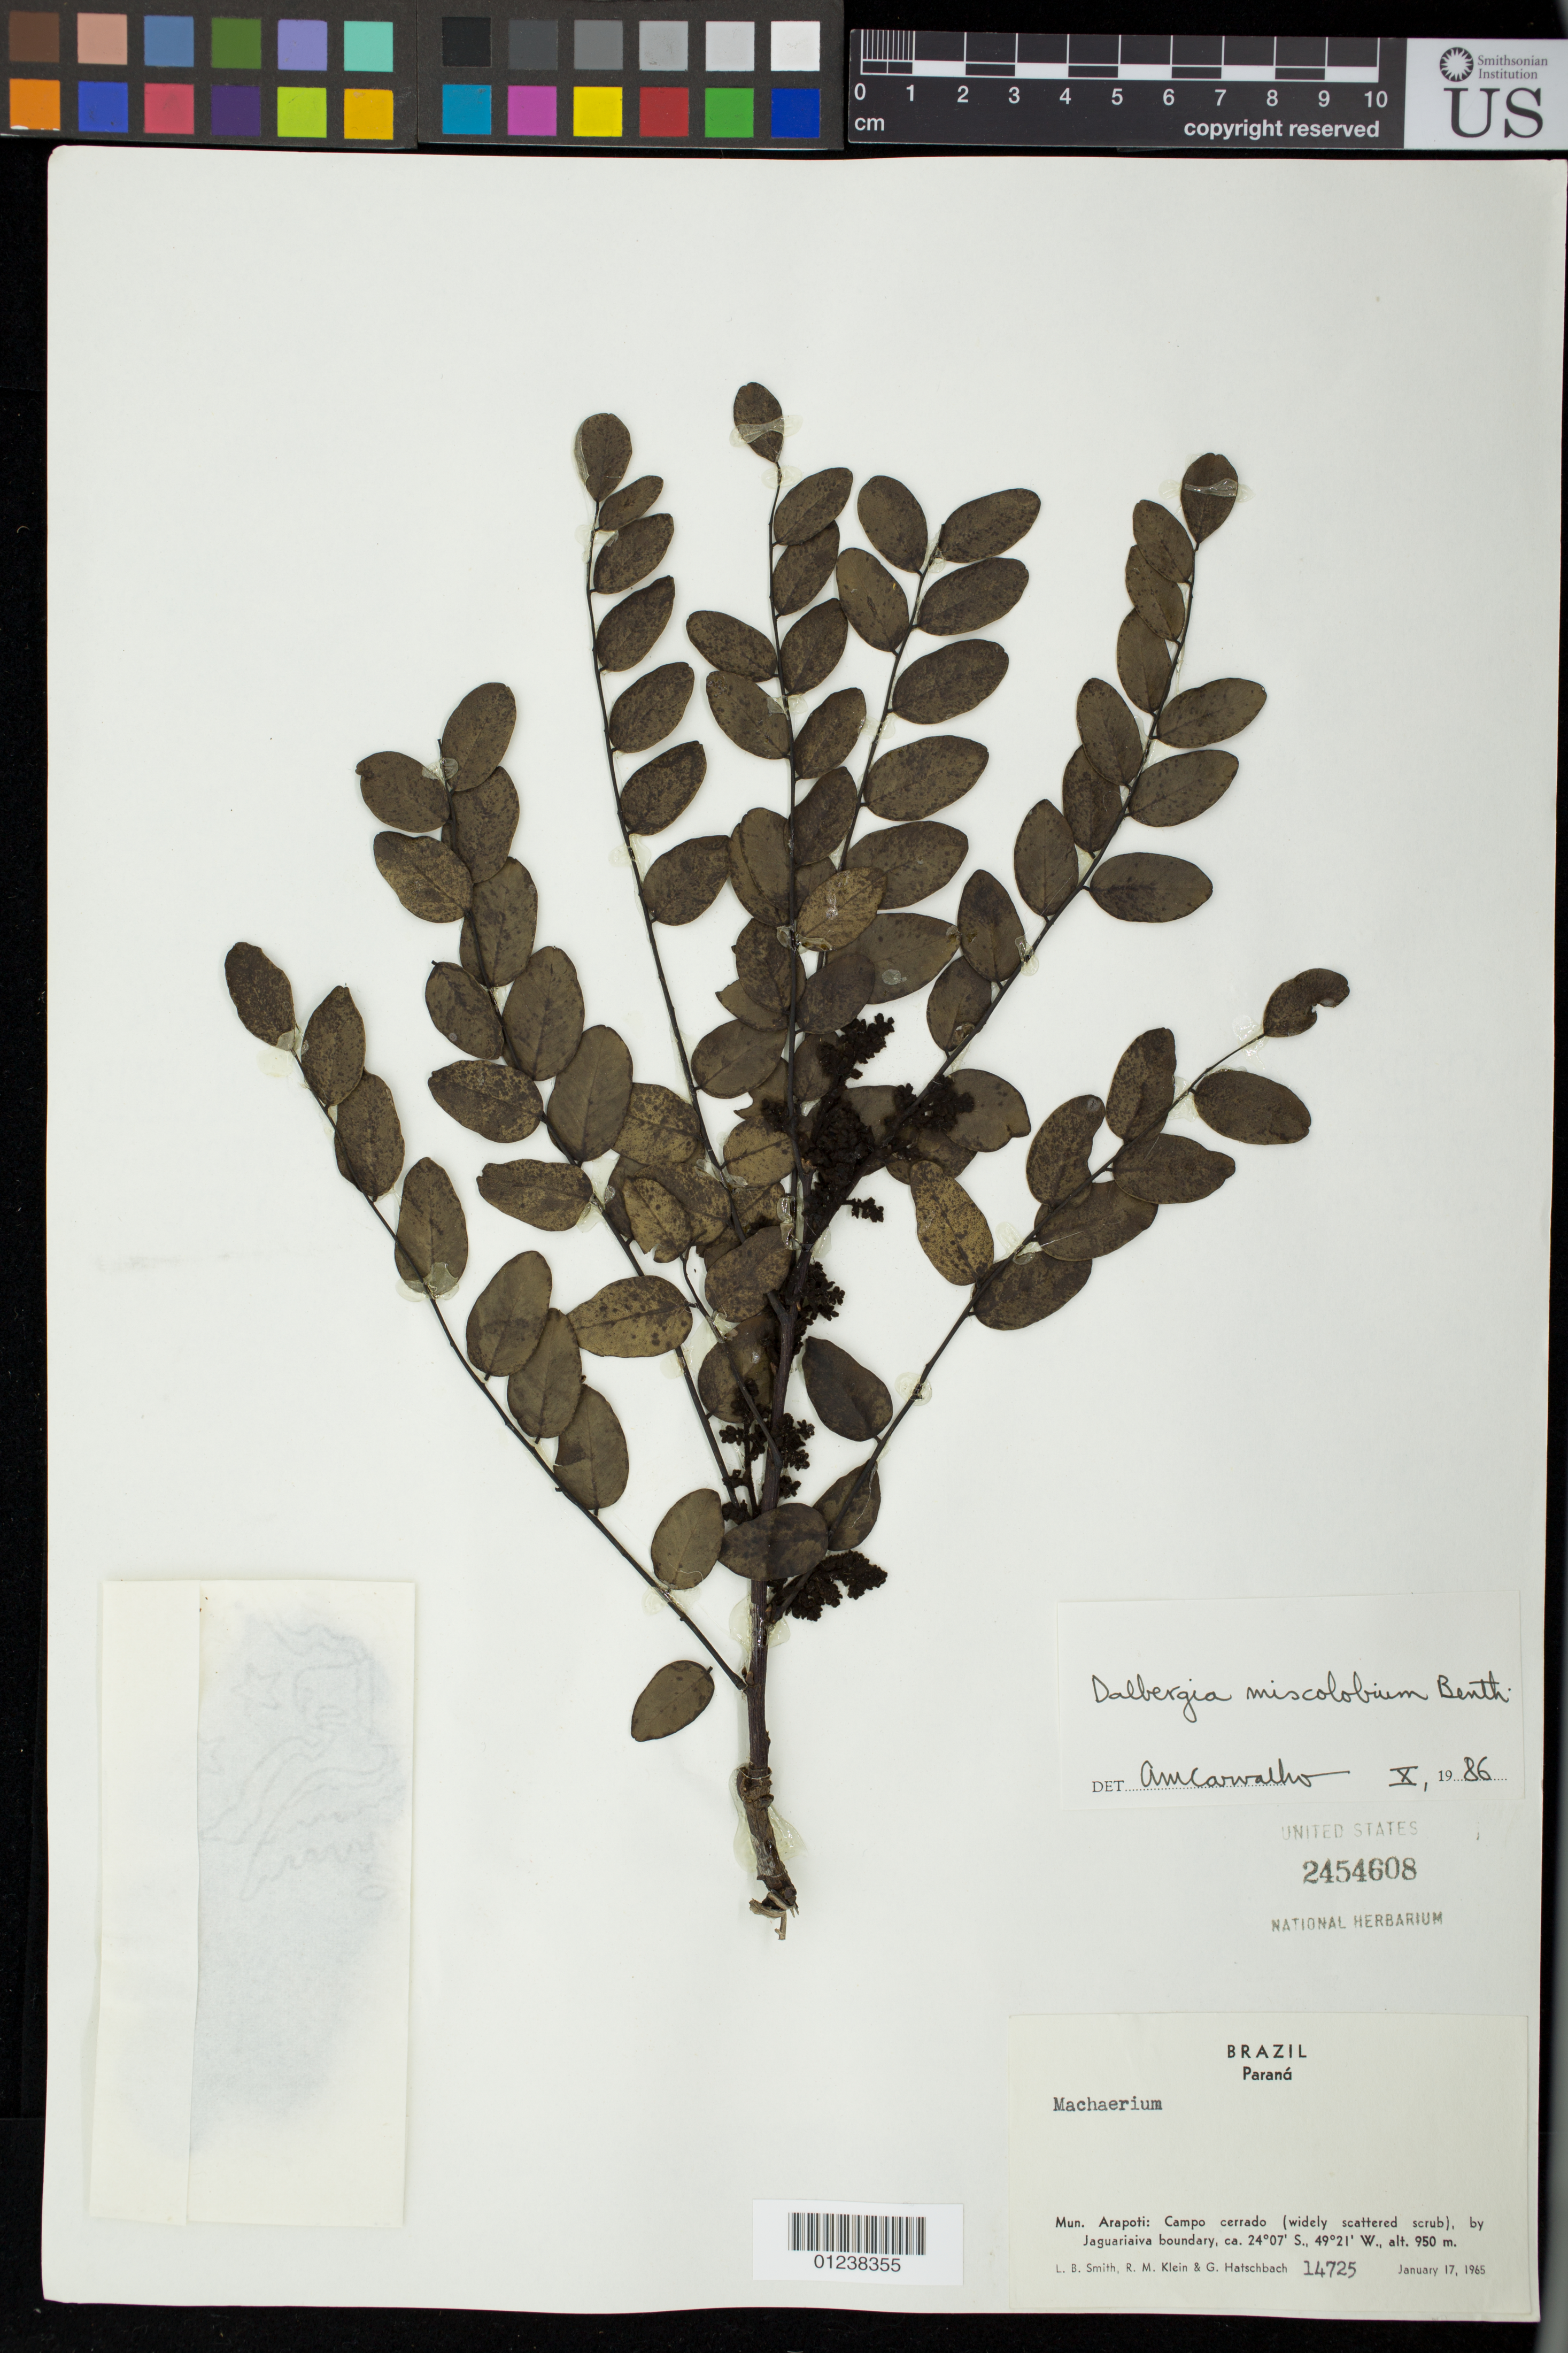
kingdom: Plantae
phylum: Tracheophyta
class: Magnoliopsida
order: Fabales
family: Fabaceae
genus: Dalbergia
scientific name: Dalbergia miscolobium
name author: Benth.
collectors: L. Smith, R. M. Klein & G. Hatschbach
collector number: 14725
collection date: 1965-01-17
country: Brazil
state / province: Paraná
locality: Mun. Arapoti:by Jaguariaiva boundary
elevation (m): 950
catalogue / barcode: US 2454608